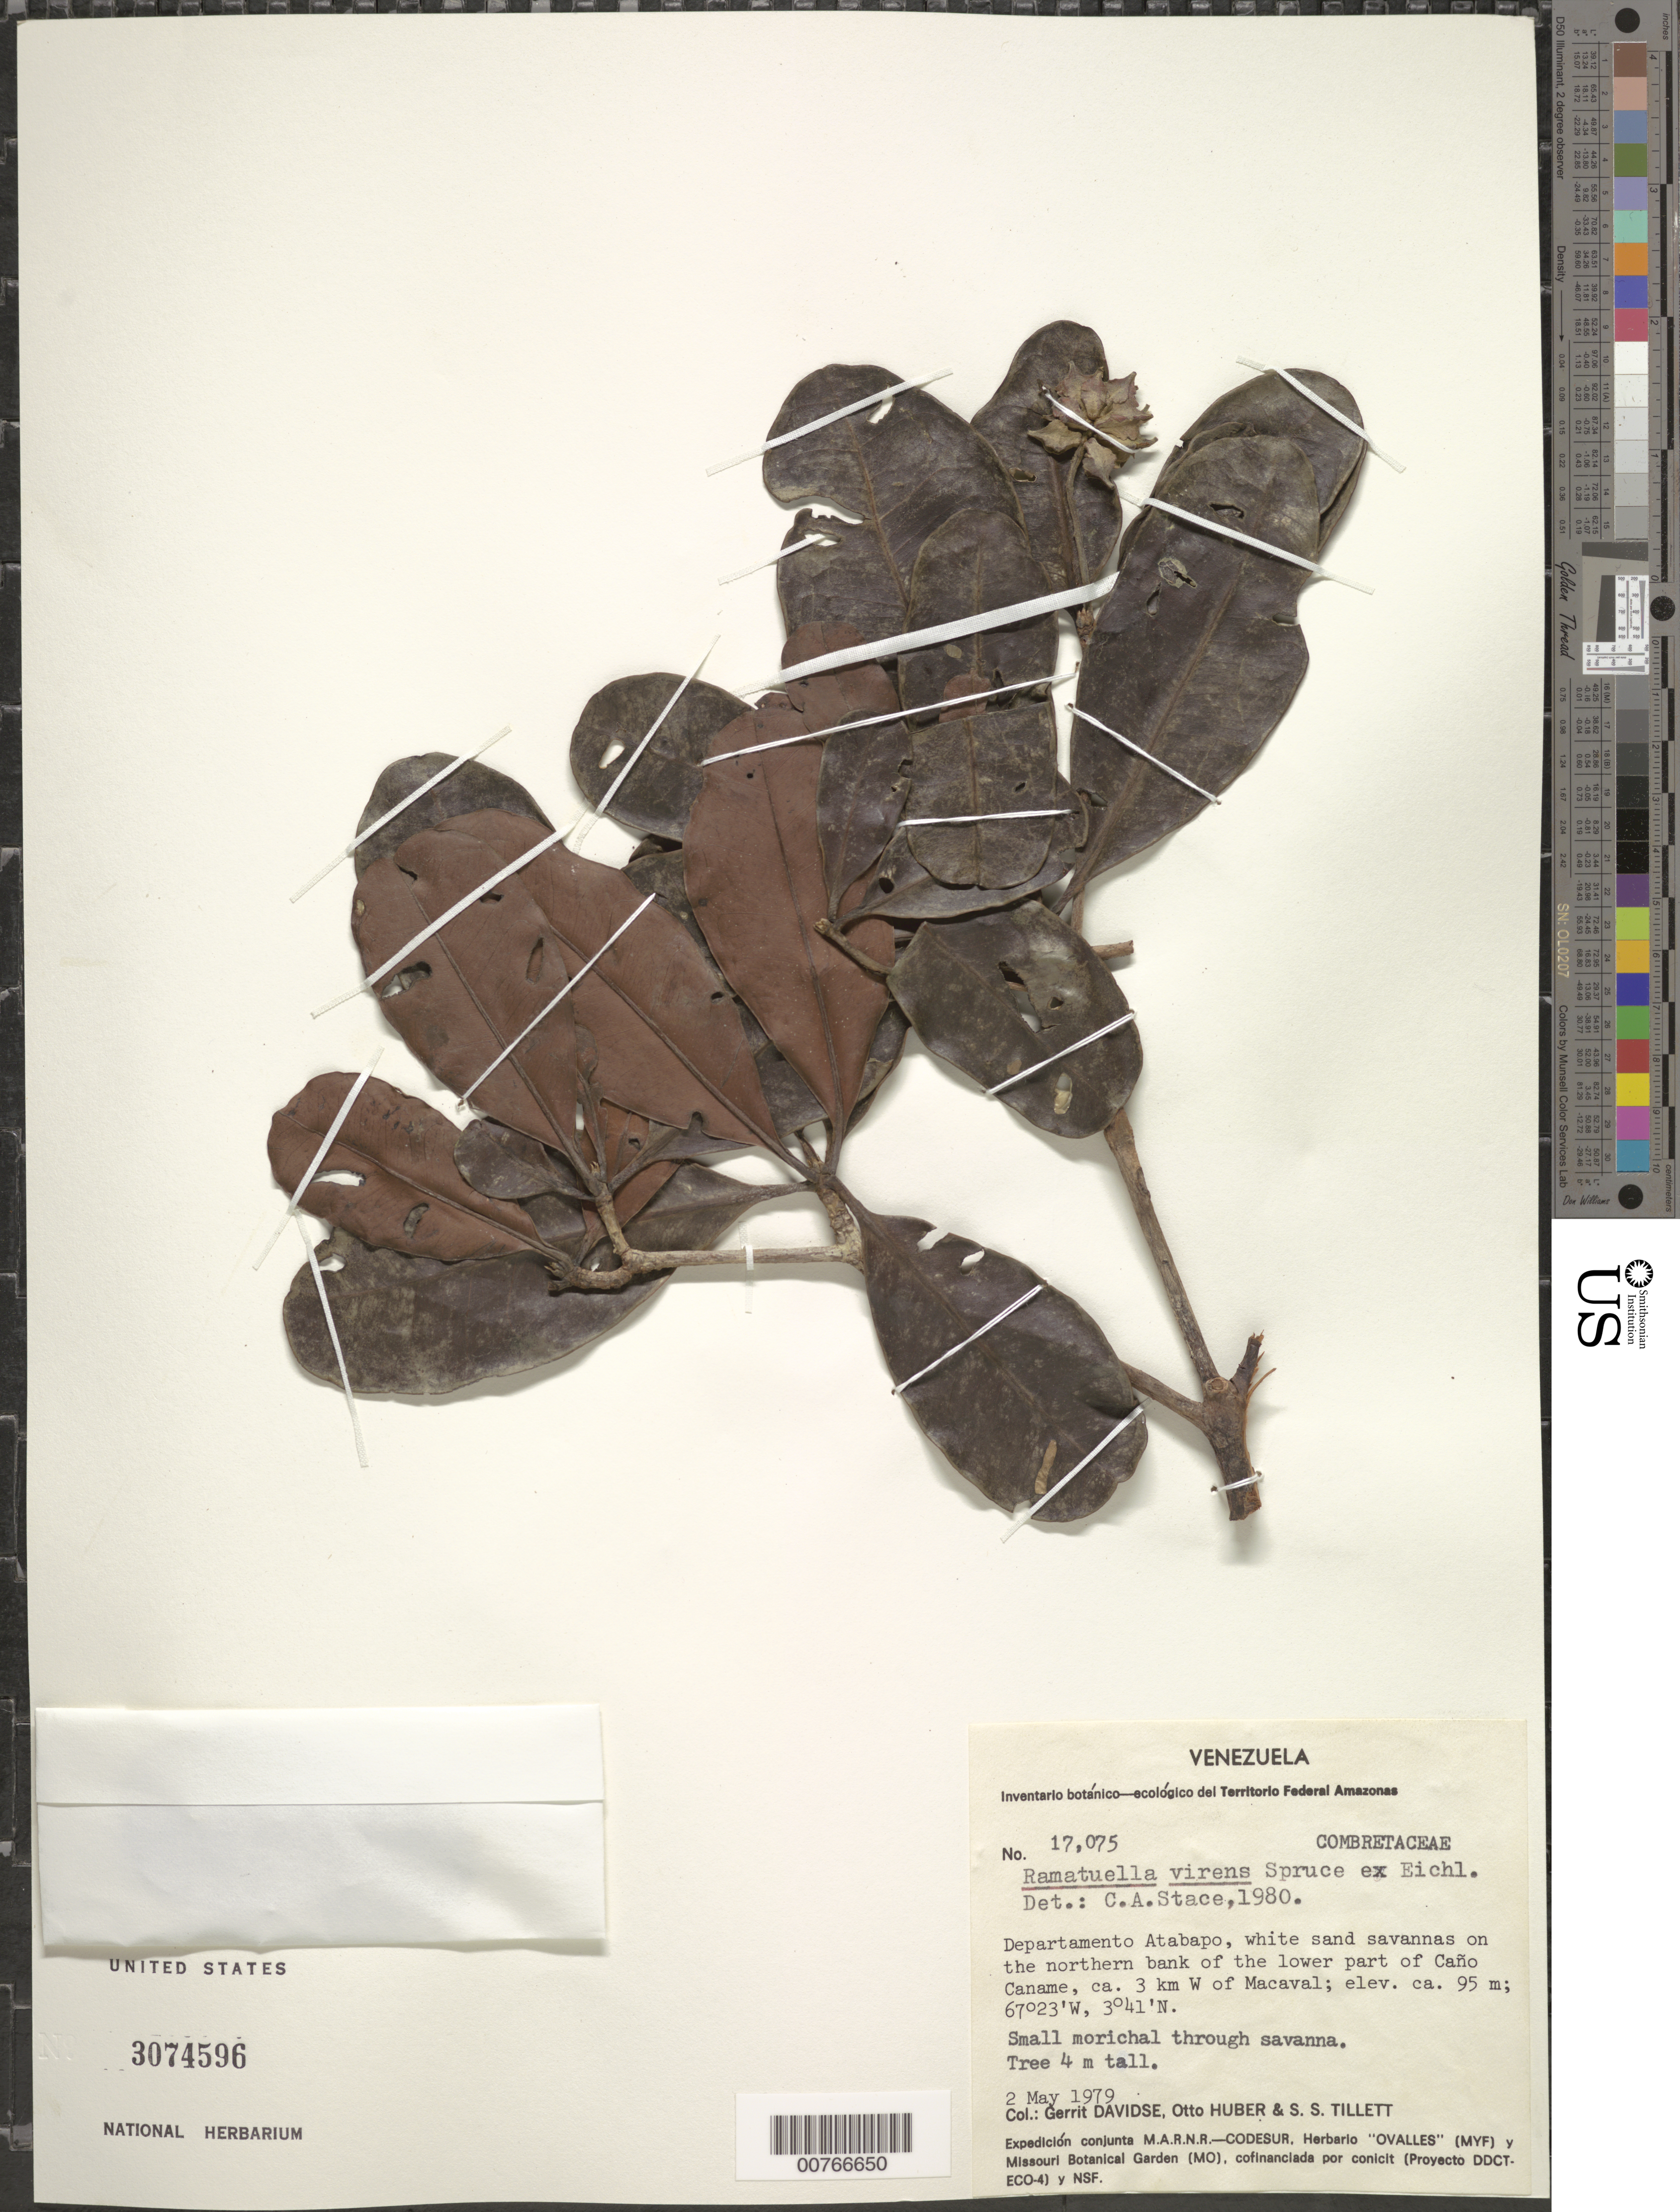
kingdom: Plantae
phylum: Tracheophyta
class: Magnoliopsida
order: Myrtales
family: Combretaceae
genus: Terminalia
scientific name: Terminalia virens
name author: (Spruce ex Eichler) Alwan & Stace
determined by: Stace, C. A.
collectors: G. Davidse, O. Huber & S. S. Tillett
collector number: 17075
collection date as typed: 2-May-79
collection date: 1979-05-02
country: Venezuela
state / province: Amazonas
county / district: Atabapo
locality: Caño Caname, ca. 3 km W of Macaval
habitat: Small morichal through white sand savanna on N bank of caño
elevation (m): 95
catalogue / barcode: US 3074596